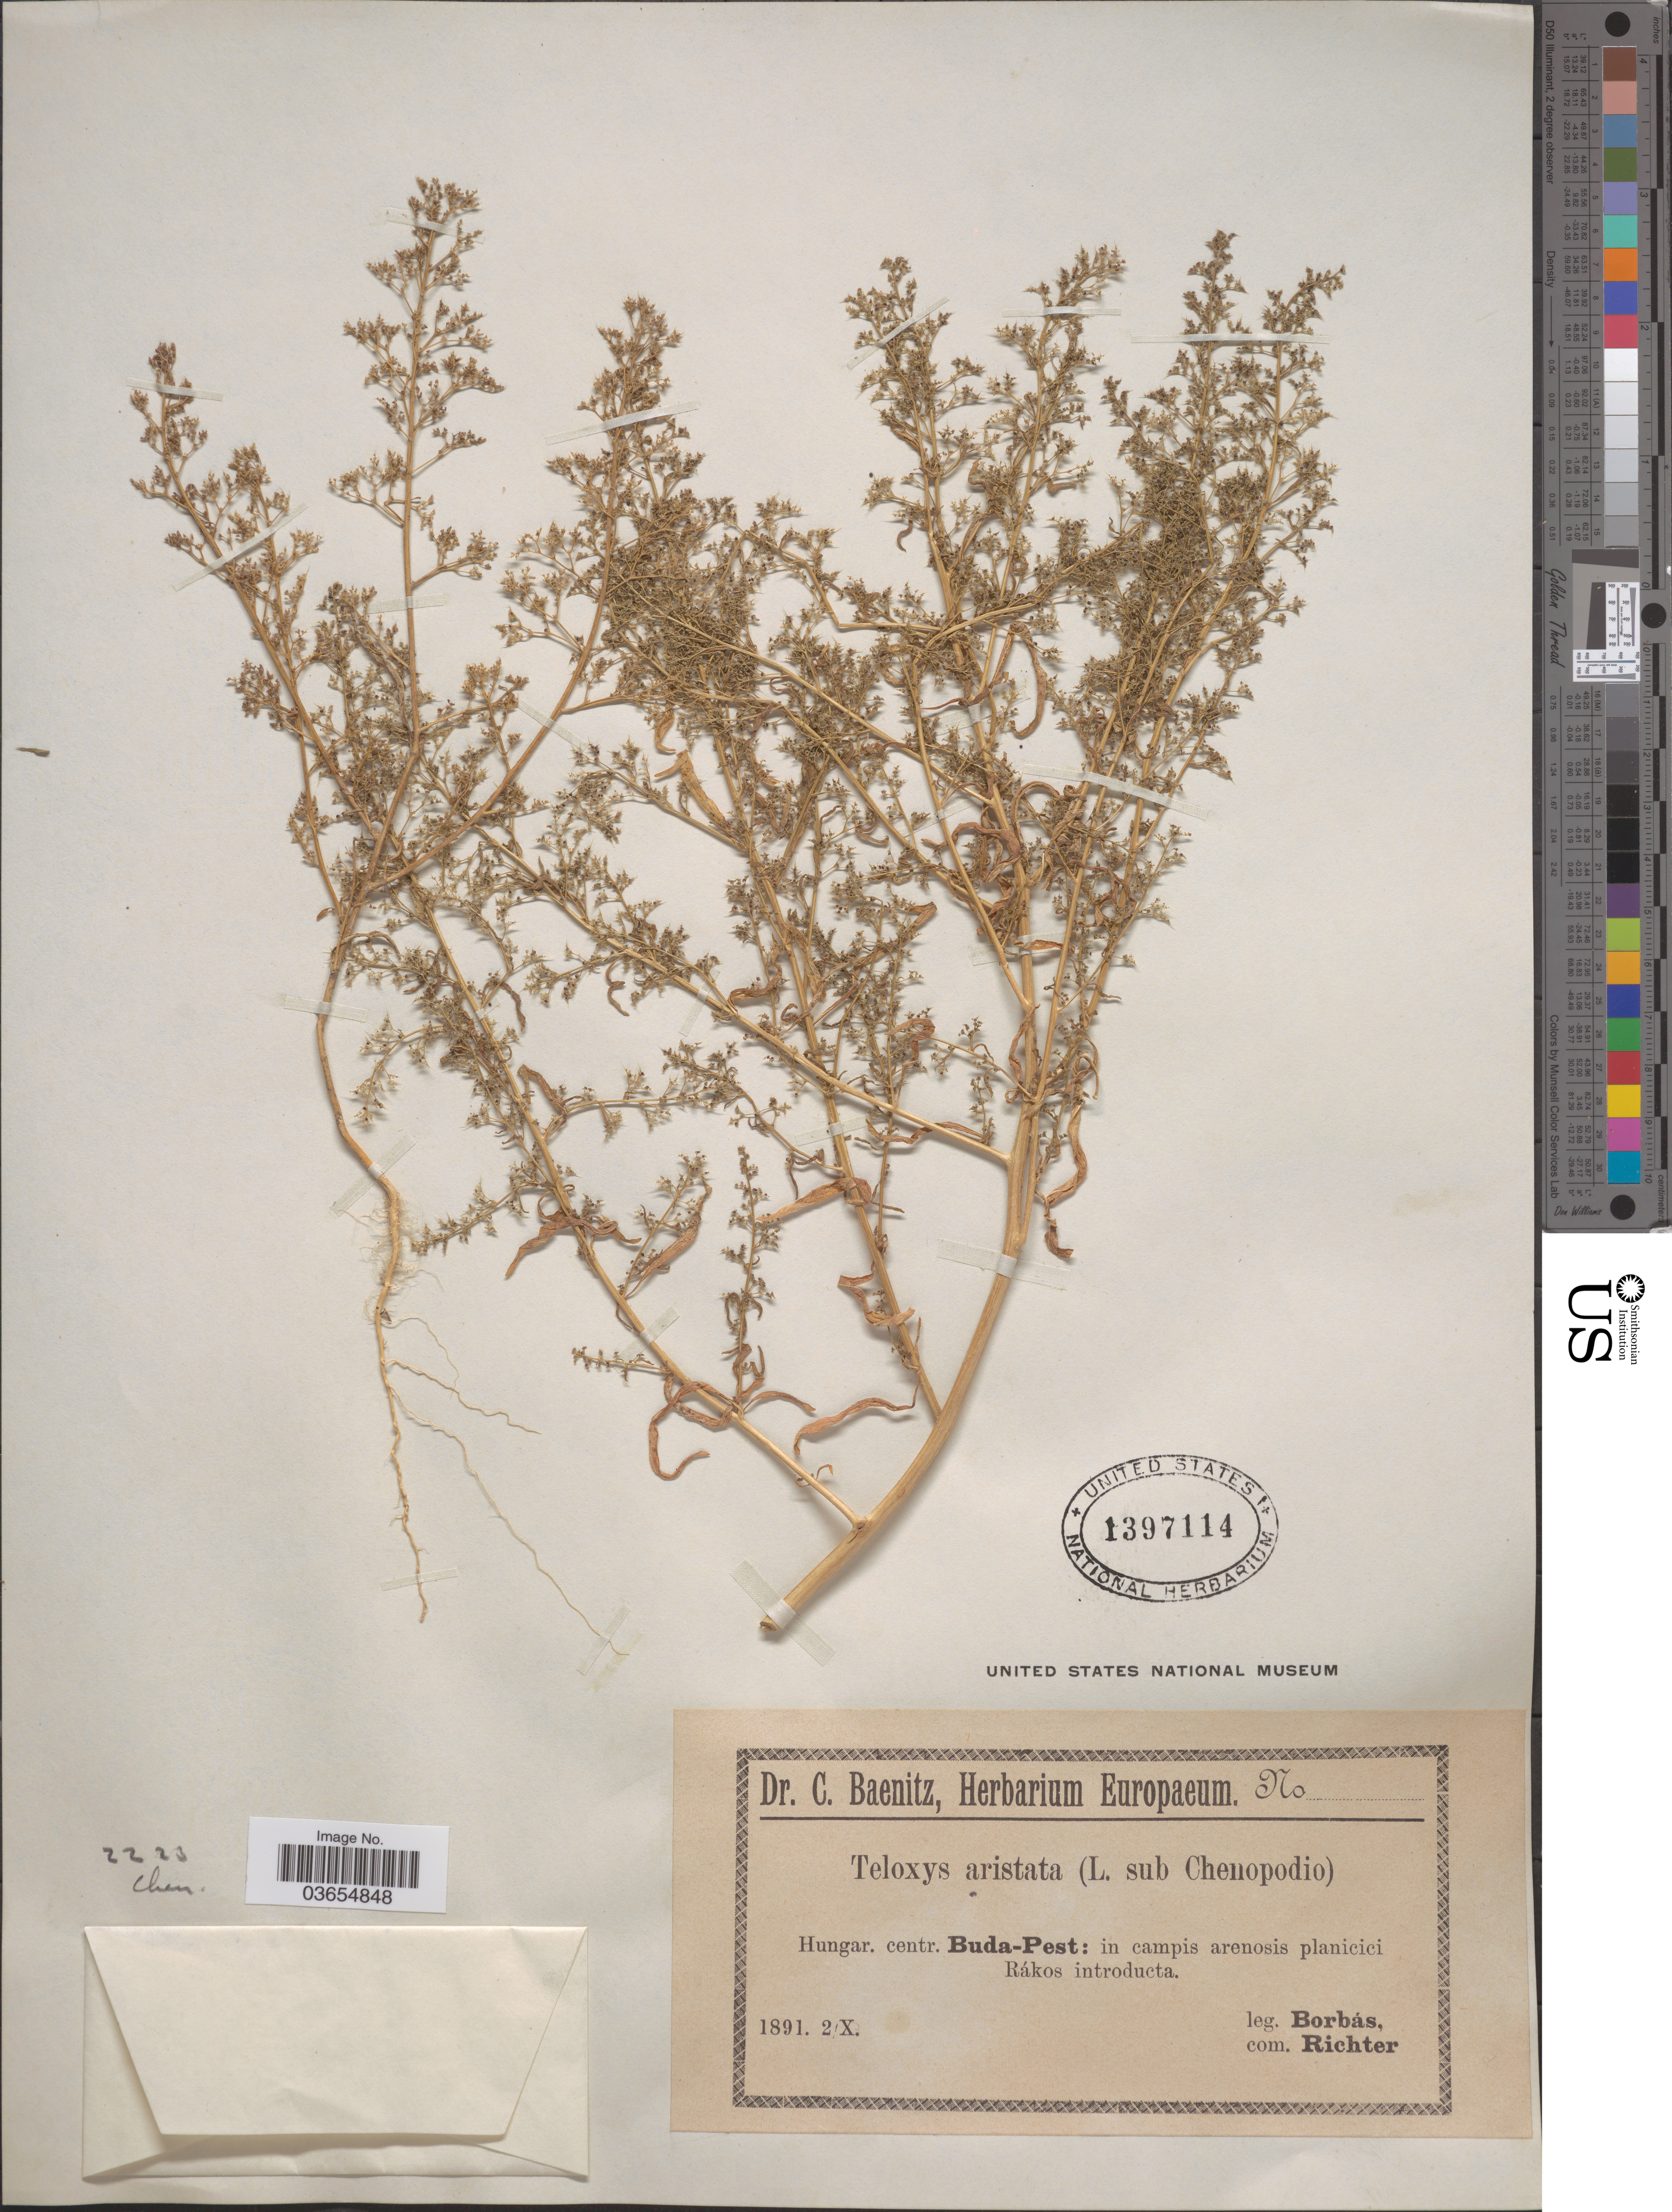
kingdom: Plantae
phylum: Tracheophyta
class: Magnoliopsida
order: Caryophyllales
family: Amaranthaceae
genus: Chenopodium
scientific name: Chenopodium aristatum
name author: L.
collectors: V. von Borbás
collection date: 1891-10-02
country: Hungary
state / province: Budapest, Capital District of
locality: Hungar. centr. Buda-Pest: in campis arenosis planicici Rákos introducta.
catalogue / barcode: US 1397114